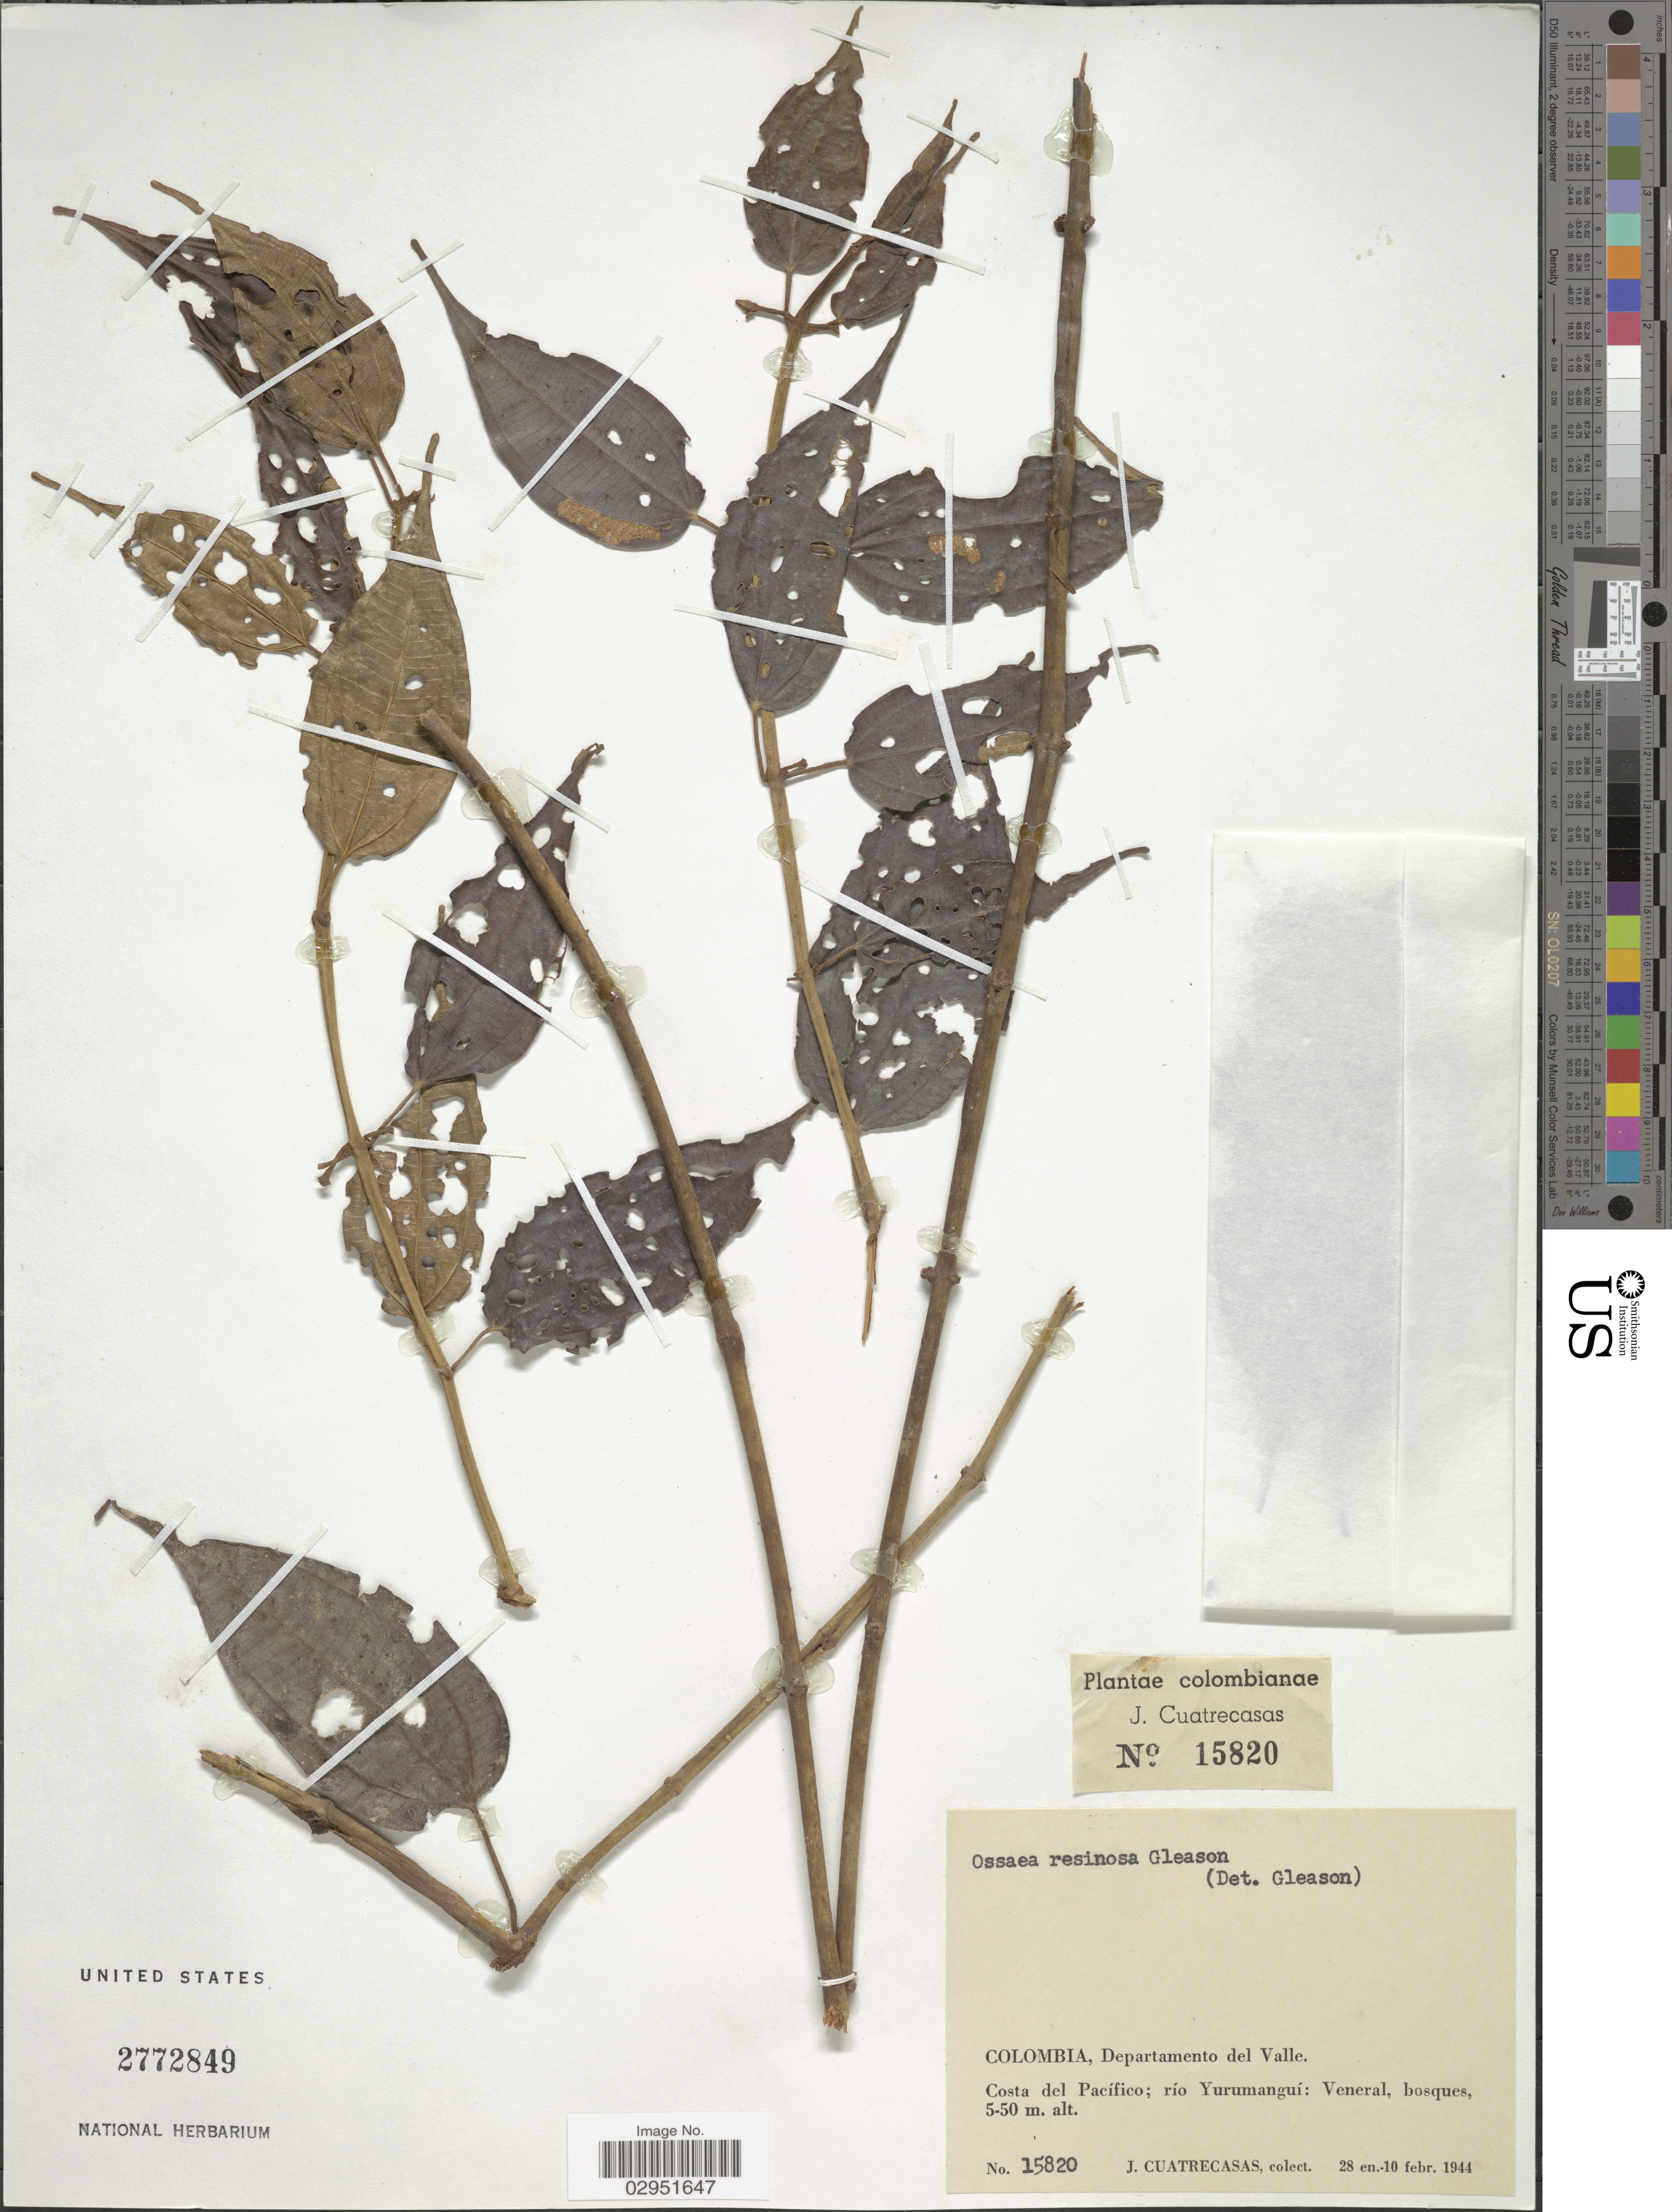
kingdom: Plantae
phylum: Tracheophyta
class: Magnoliopsida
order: Myrtales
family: Melastomataceae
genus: Ossaea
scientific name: Ossaea resinosa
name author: Gleason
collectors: J. Cuatrecasas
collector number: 15820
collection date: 1944-01-28/1944-02-10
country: Colombia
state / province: Valle del Cauca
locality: Departamento del Valle. Costa del Pacífico; río Yurumanguí.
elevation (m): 5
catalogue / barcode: US 2772849